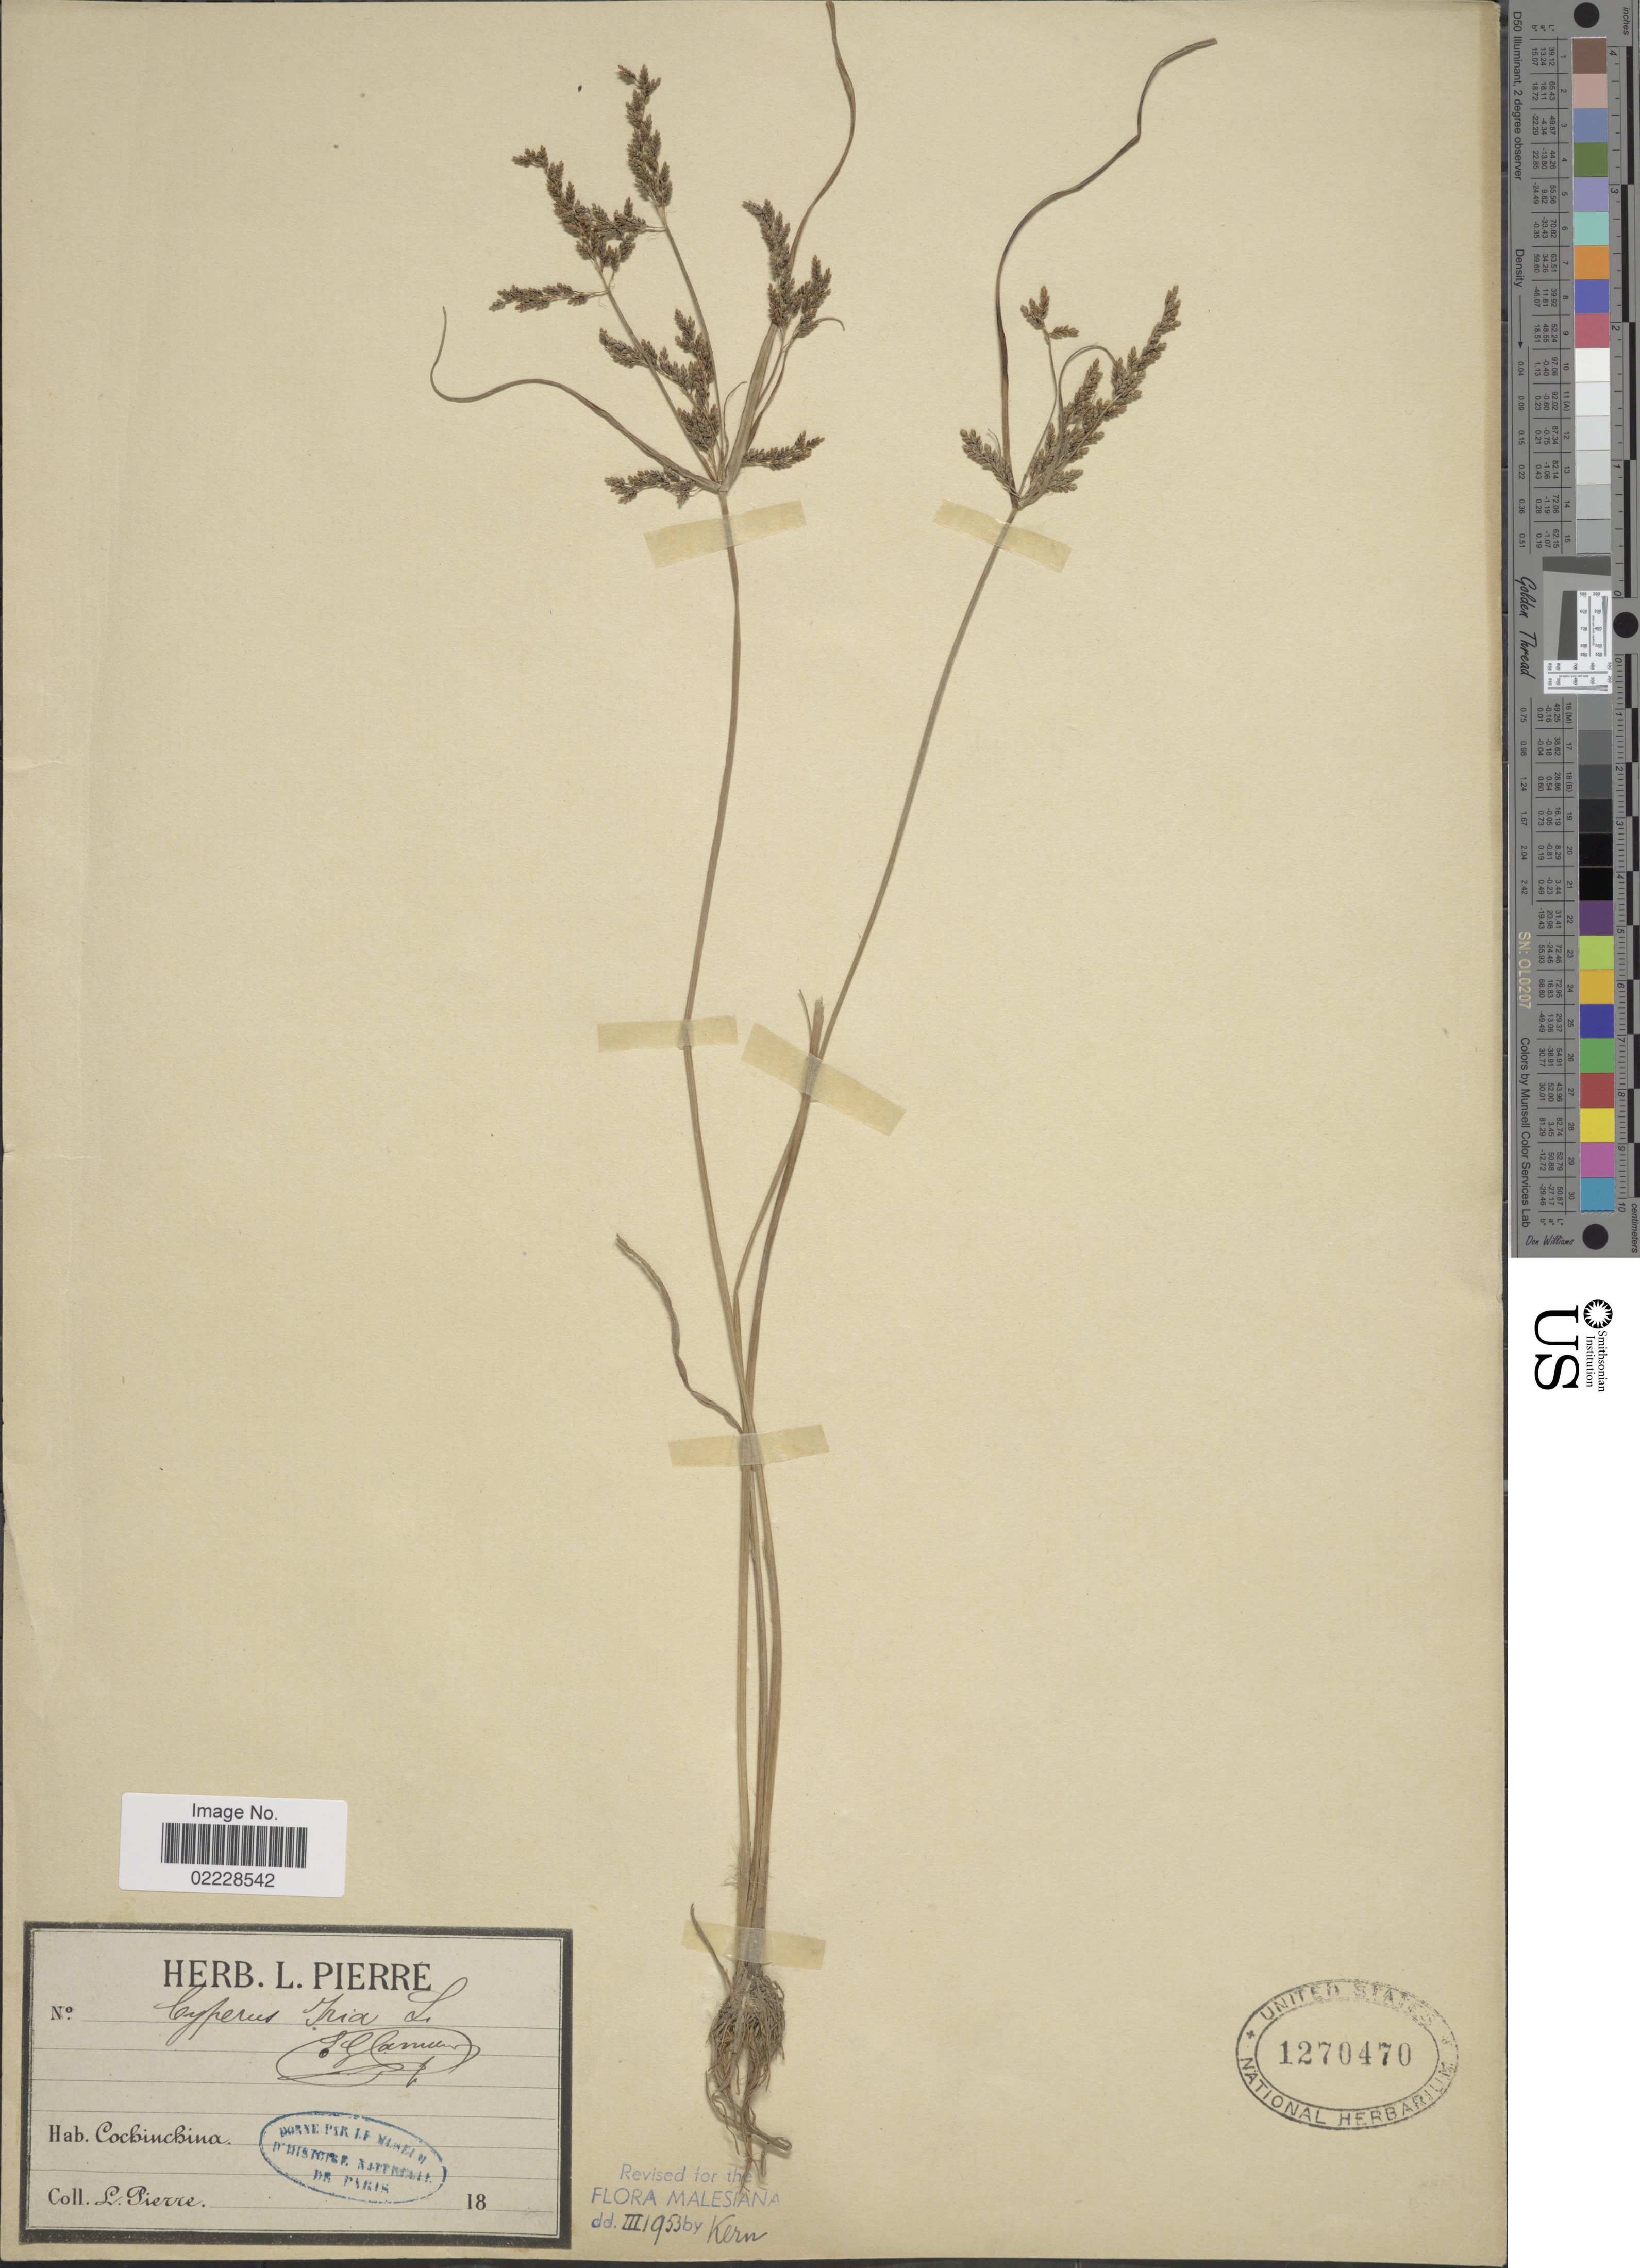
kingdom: Plantae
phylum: Tracheophyta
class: Liliopsida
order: Poales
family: Cyperaceae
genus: Cyperus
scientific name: Cyperus iria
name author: L.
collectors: L. Pierre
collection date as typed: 18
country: Vietnam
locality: Cochinchina.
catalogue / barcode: US 1270470